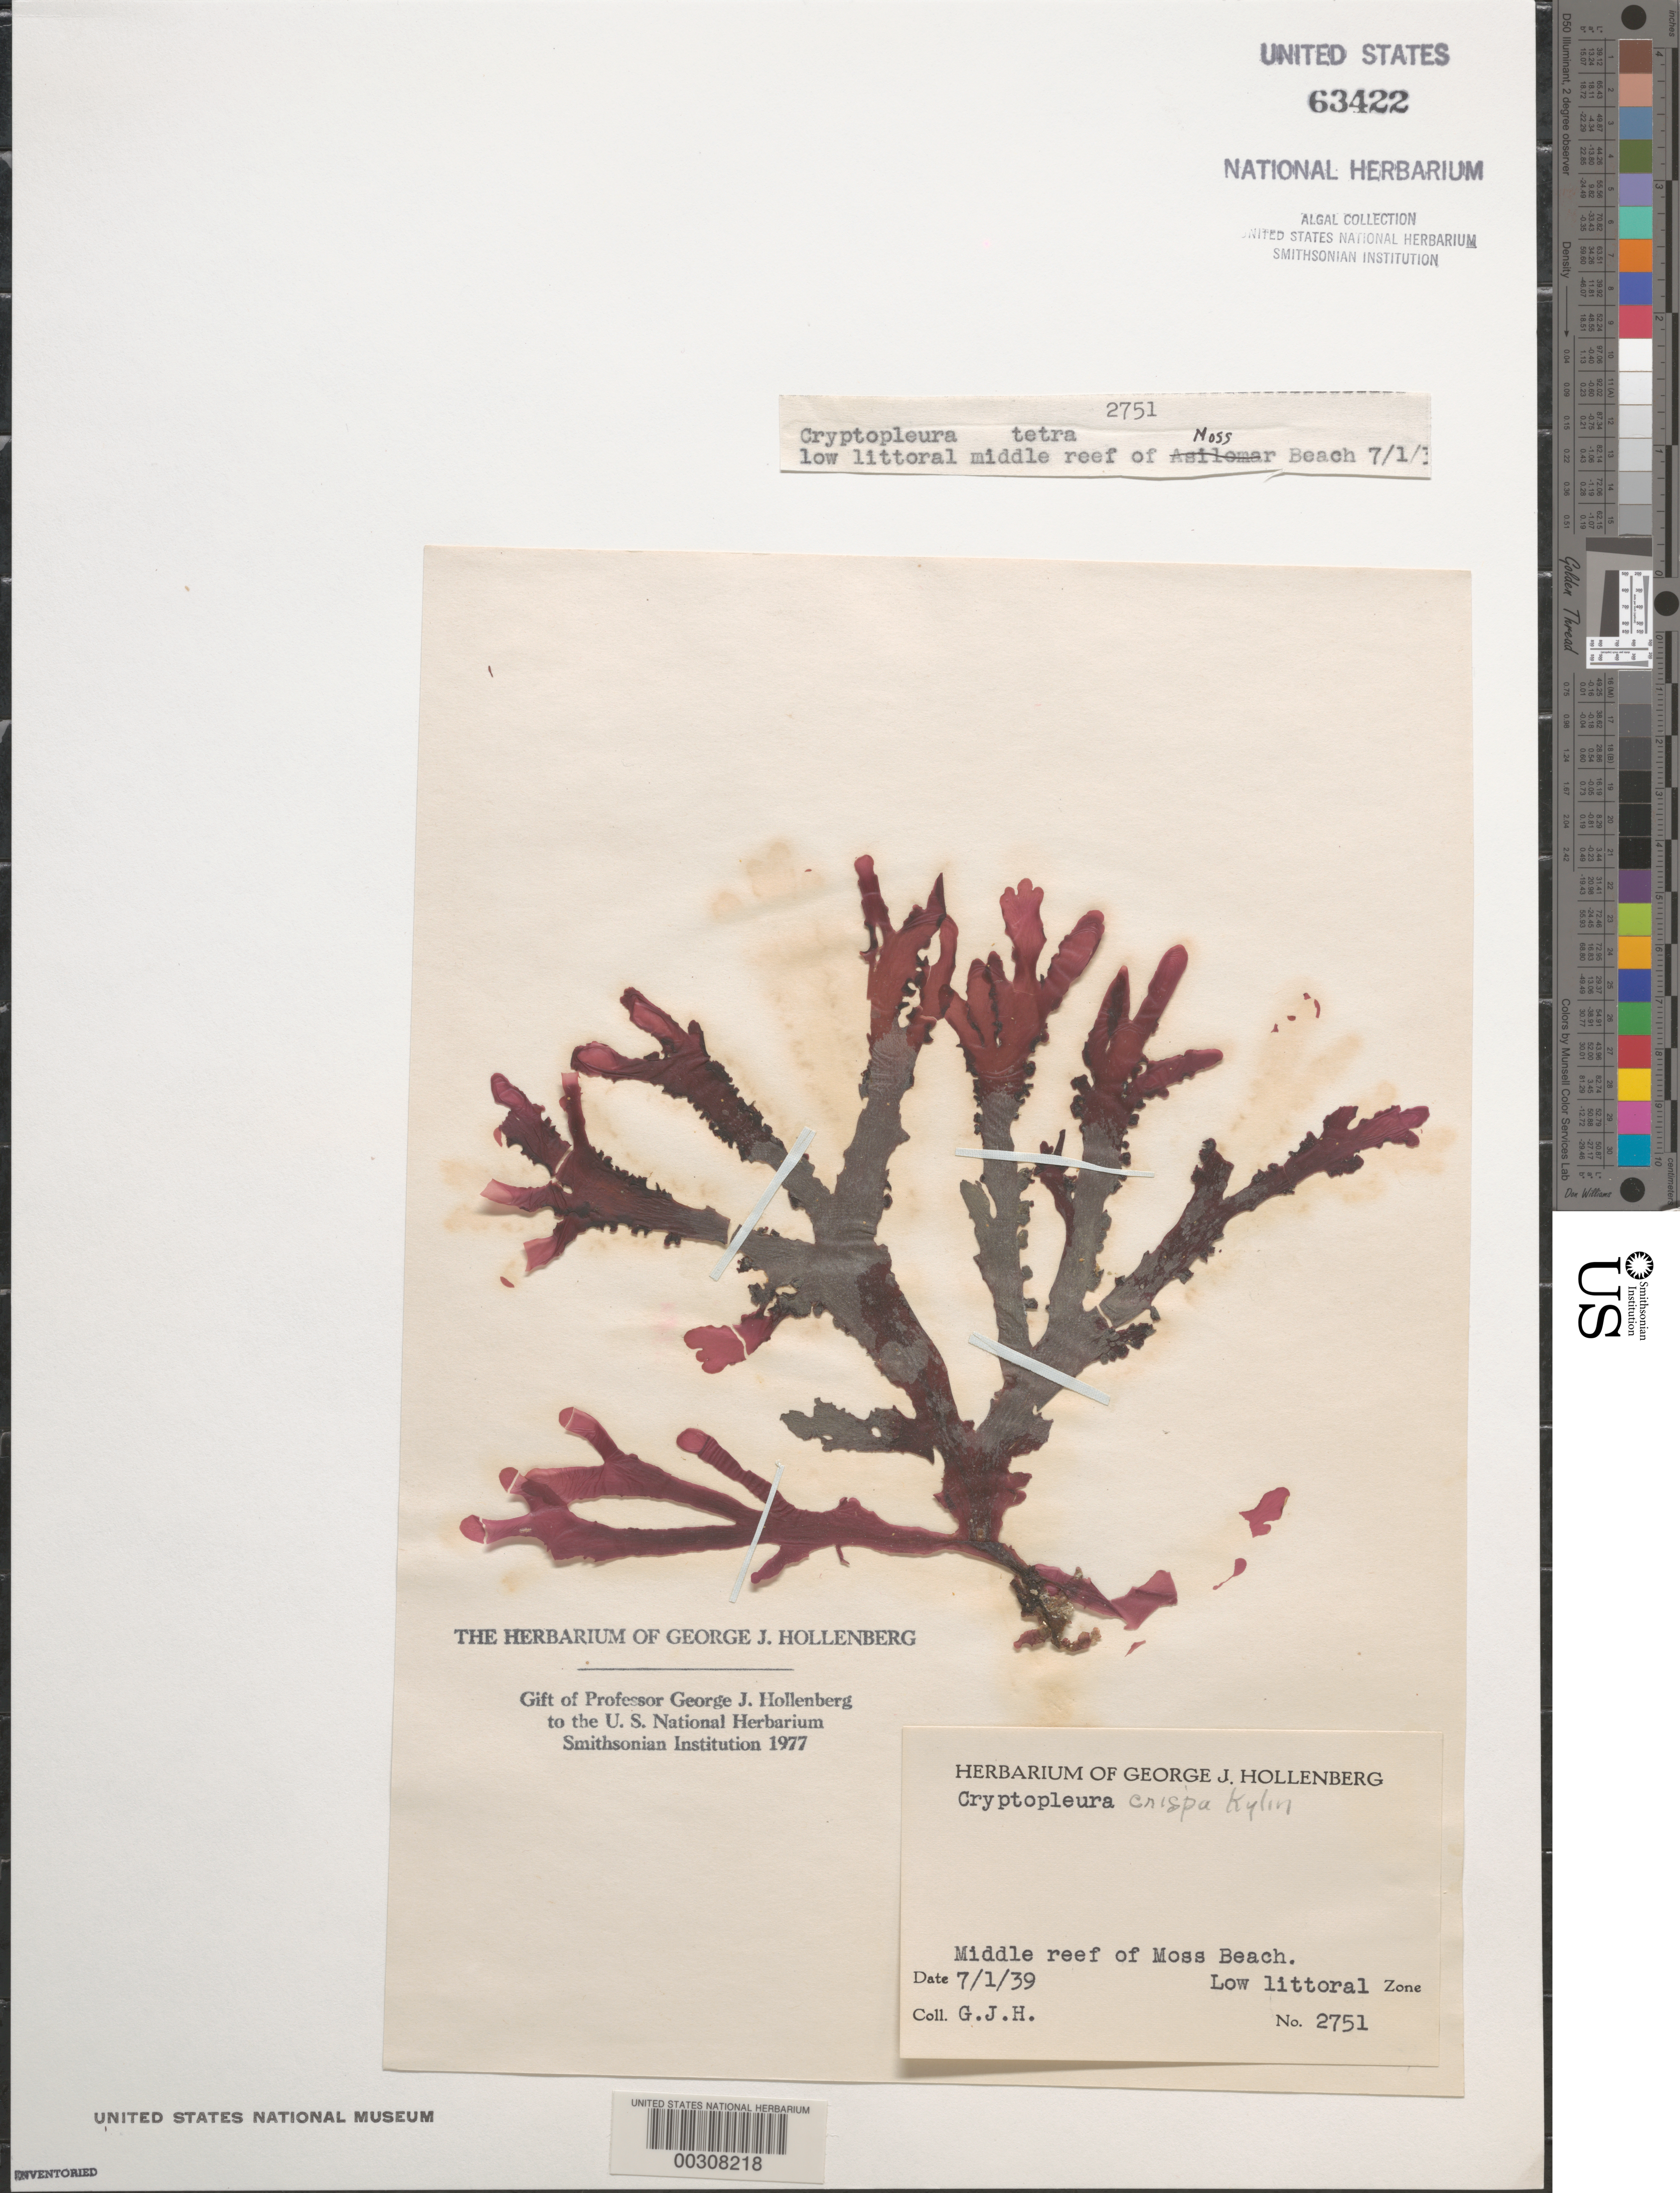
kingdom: Plantae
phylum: Rhodophyta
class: Florideophyceae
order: Ceramiales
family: Delesseriaceae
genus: Cryptopleura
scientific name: Cryptopleura crispa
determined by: Hollenberg, George J.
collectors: G. Hollenberg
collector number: GJH 2751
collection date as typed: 01 Jul 1939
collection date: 1939-07-01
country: United States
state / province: California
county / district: Monterey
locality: Middle Reef of Moss Beach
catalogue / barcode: US 63422